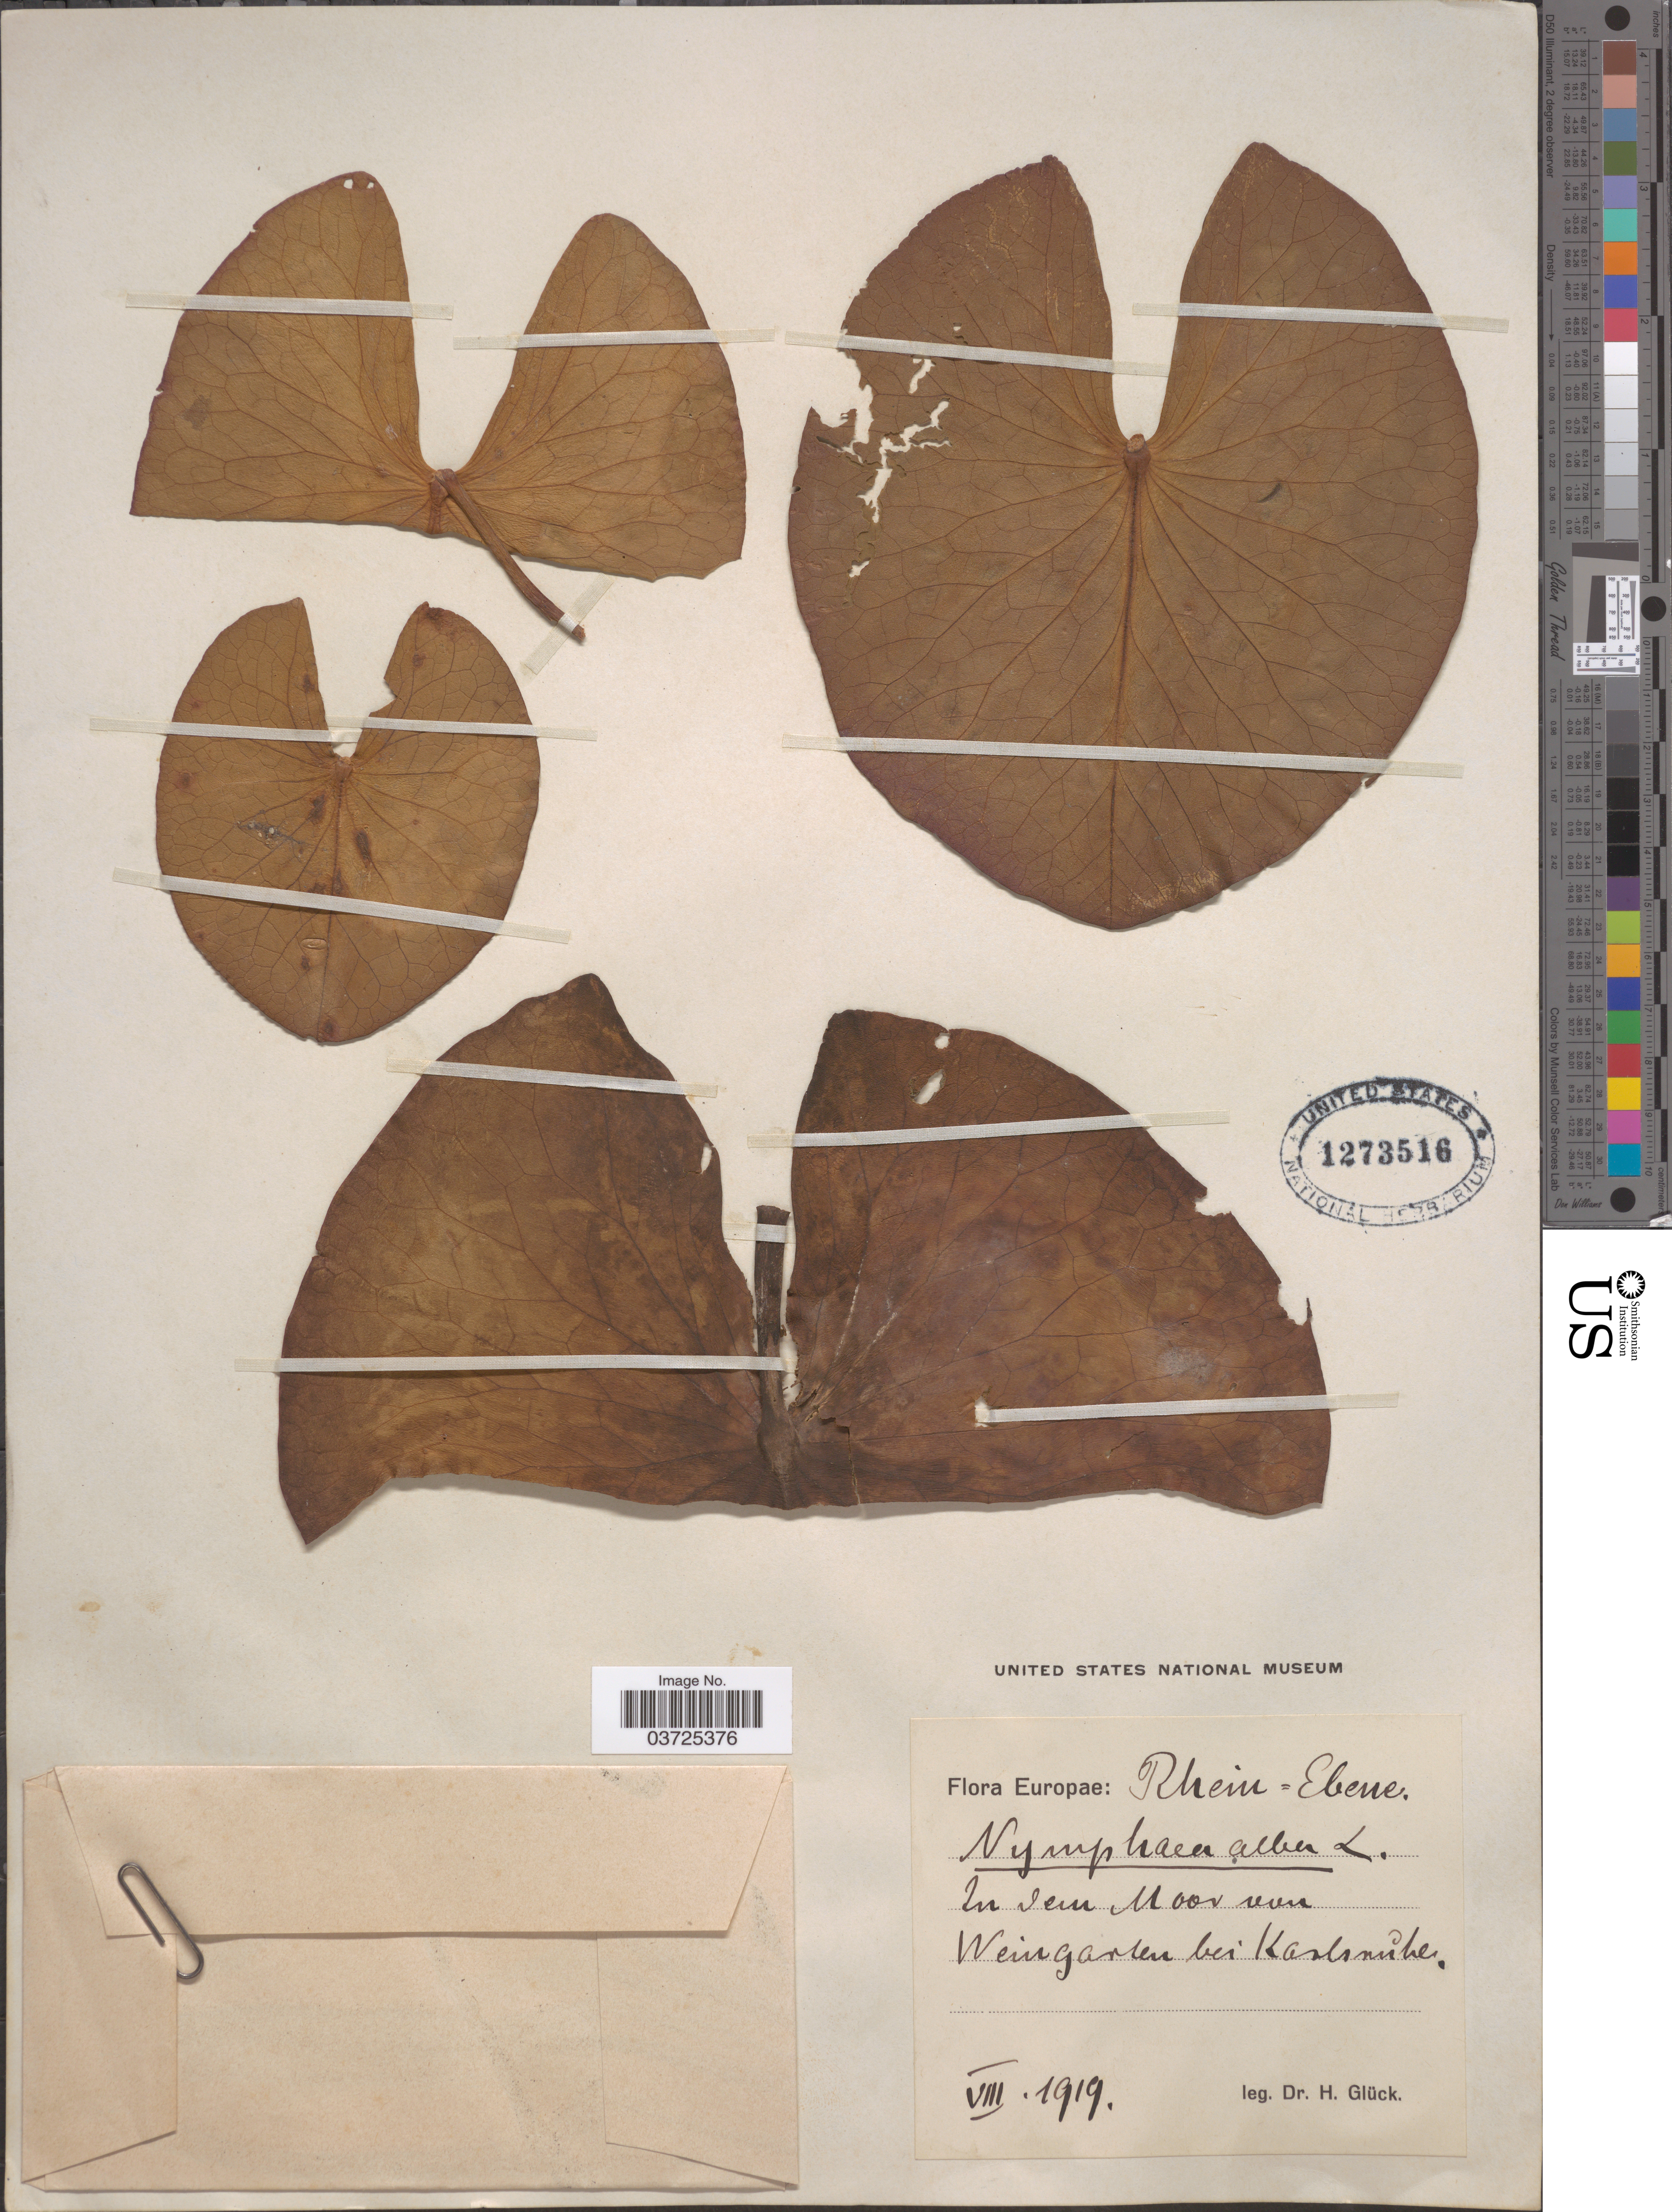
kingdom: Plantae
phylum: Tracheophyta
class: Magnoliopsida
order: Nymphaeales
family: Nymphaeaceae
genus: Nymphaea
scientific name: Nymphaea alba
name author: L.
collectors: H. Glück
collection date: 1919-08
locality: Europae: Rhein-Ebene. In veim Moor van Weingraten bei Kastsmiche. [interpreted]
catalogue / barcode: US 1273516